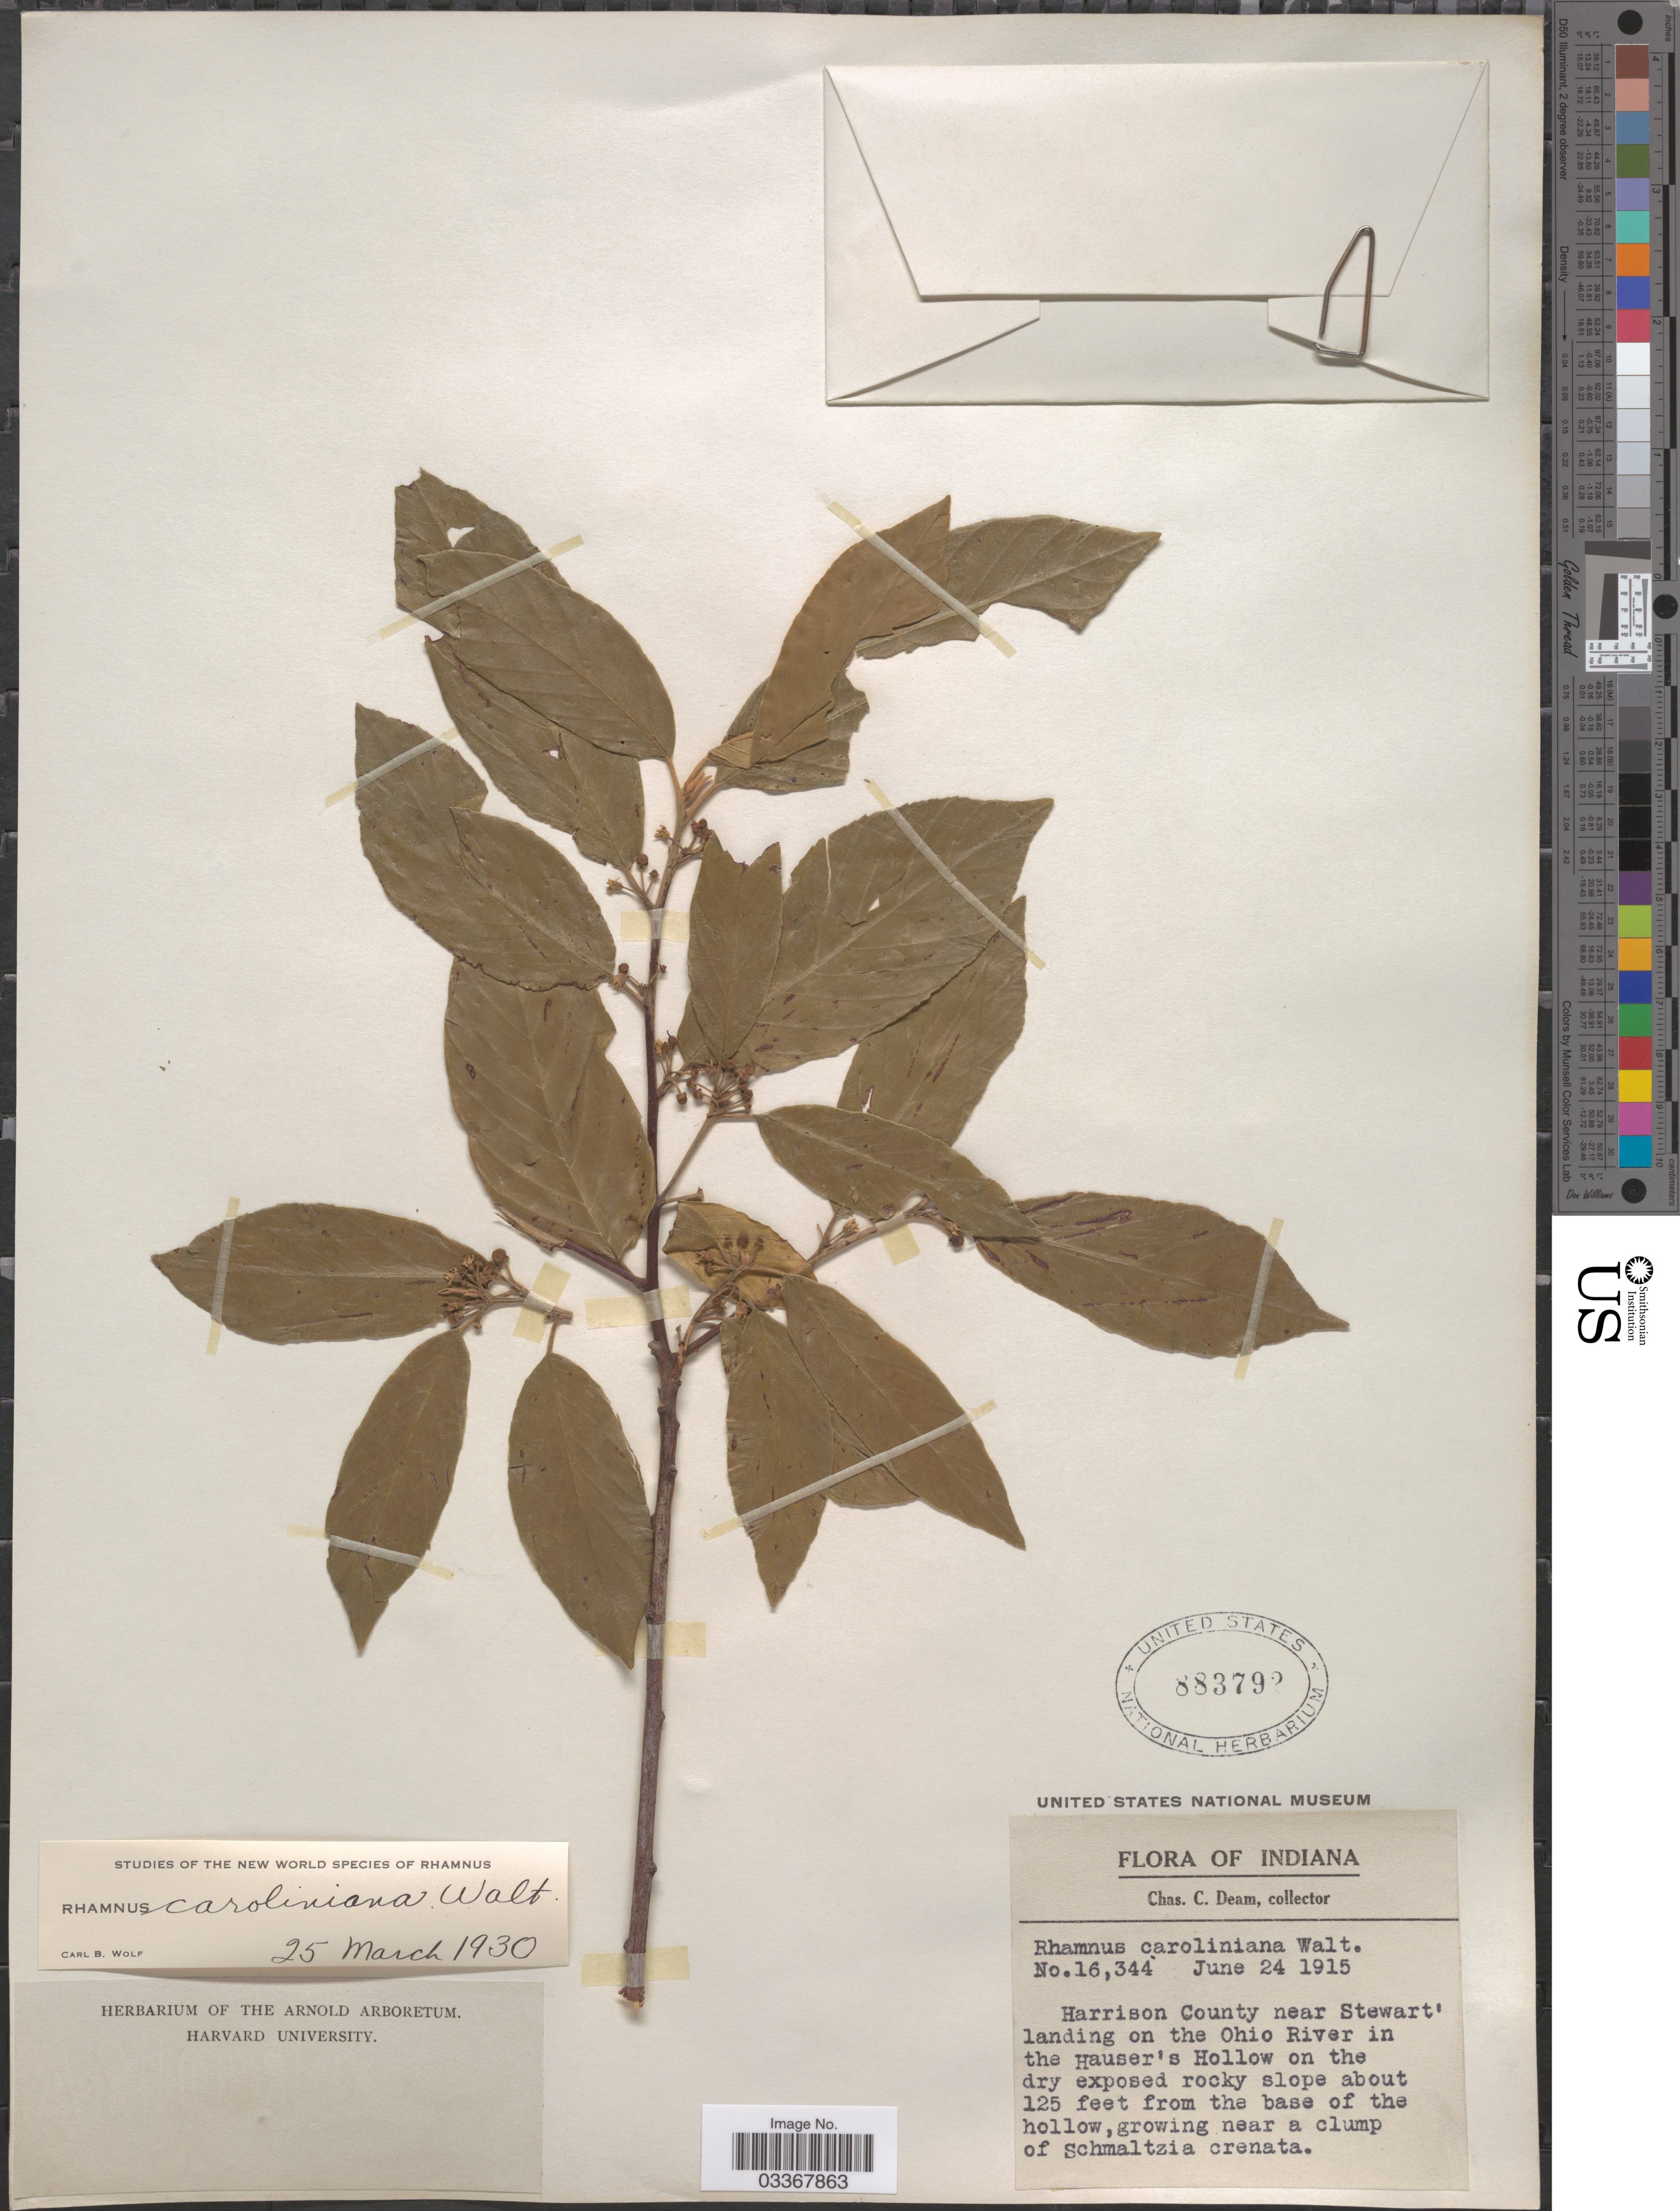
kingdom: Plantae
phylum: Tracheophyta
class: Magnoliopsida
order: Rosales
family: Rhamnaceae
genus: Frangula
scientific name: Frangula caroliniana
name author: (Walter) A. Gray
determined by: Strong, Mark T., (BOT), Smithsonian Institution - National Museum of Natural History (UNITED STATES)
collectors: C. C. Deam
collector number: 16344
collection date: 1915-06-24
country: United States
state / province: Indiana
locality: Harrison County near Stewart' landing on the Ohio River in the Hauser's Hollow.